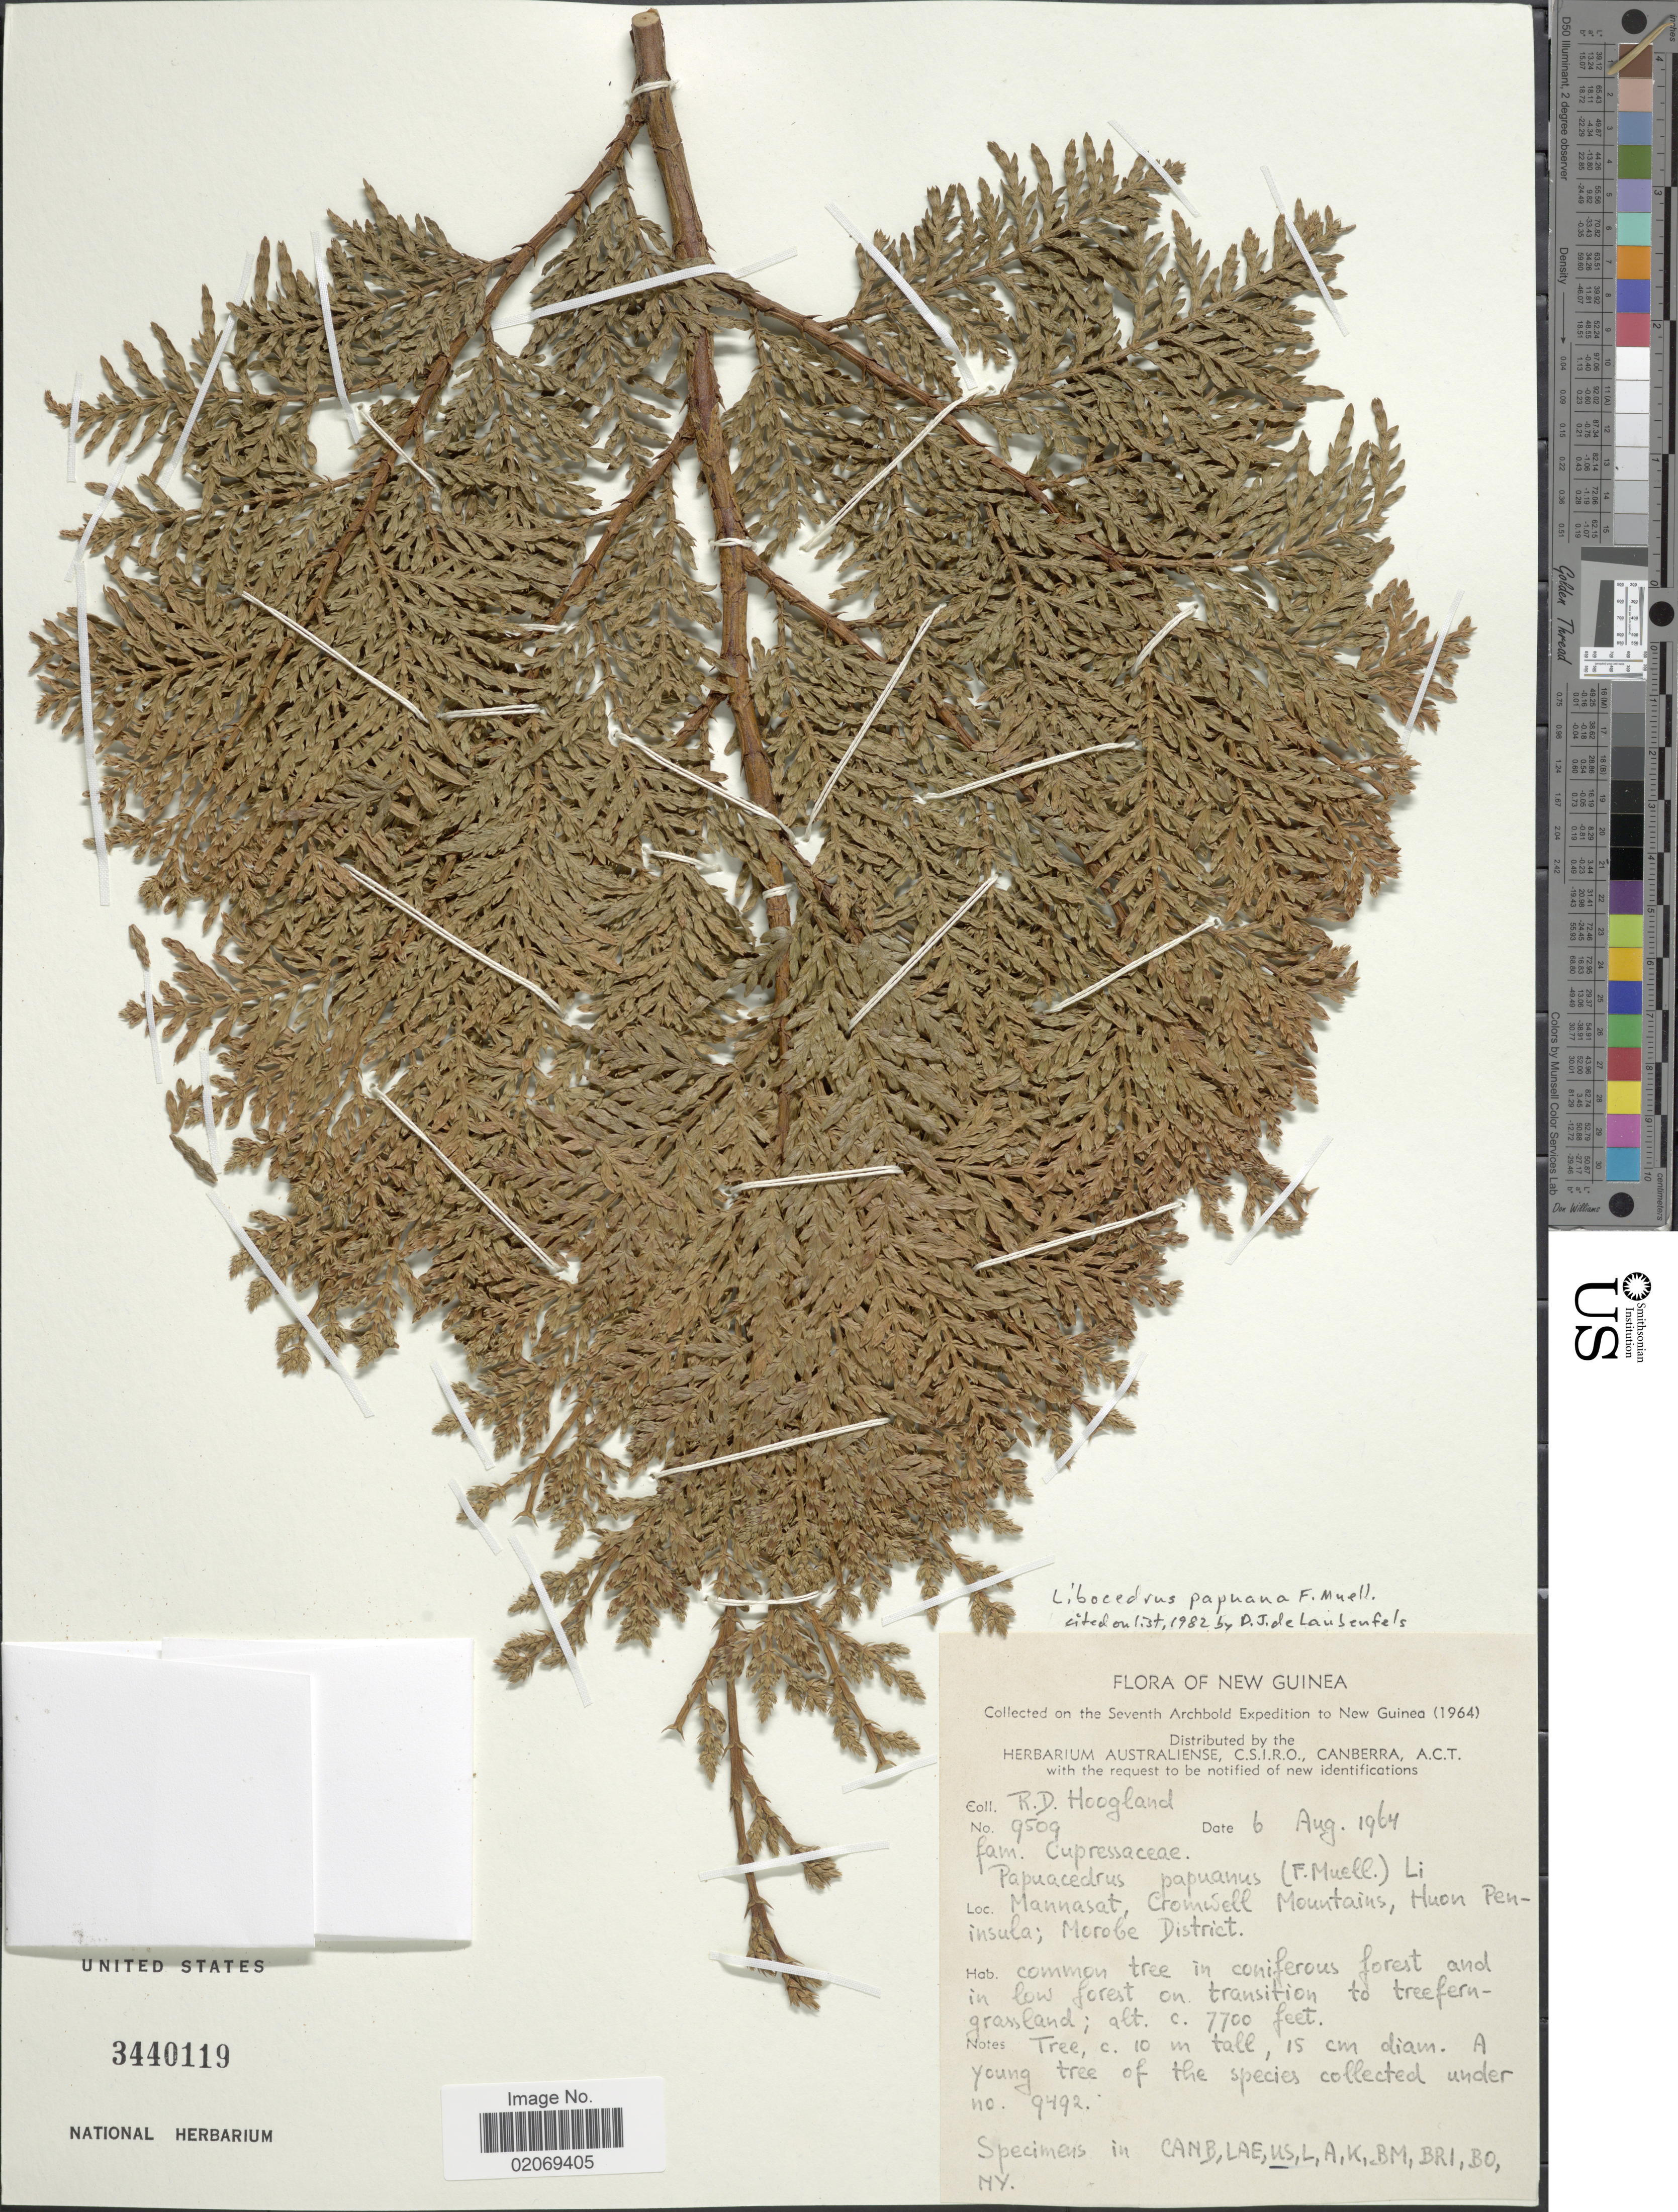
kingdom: Plantae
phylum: Tracheophyta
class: Pinopsida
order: Pinales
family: Cupressaceae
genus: Libocedrus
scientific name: Libocedrus papuana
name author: F. Muell.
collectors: R. D. Hoogland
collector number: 9509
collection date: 1964-08-06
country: Papua New Guinea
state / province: Morobe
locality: New Guinea, Mannasat, Cromwell Mountains, Huon Peninsula; Morobe District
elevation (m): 2347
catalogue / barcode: US 3440119